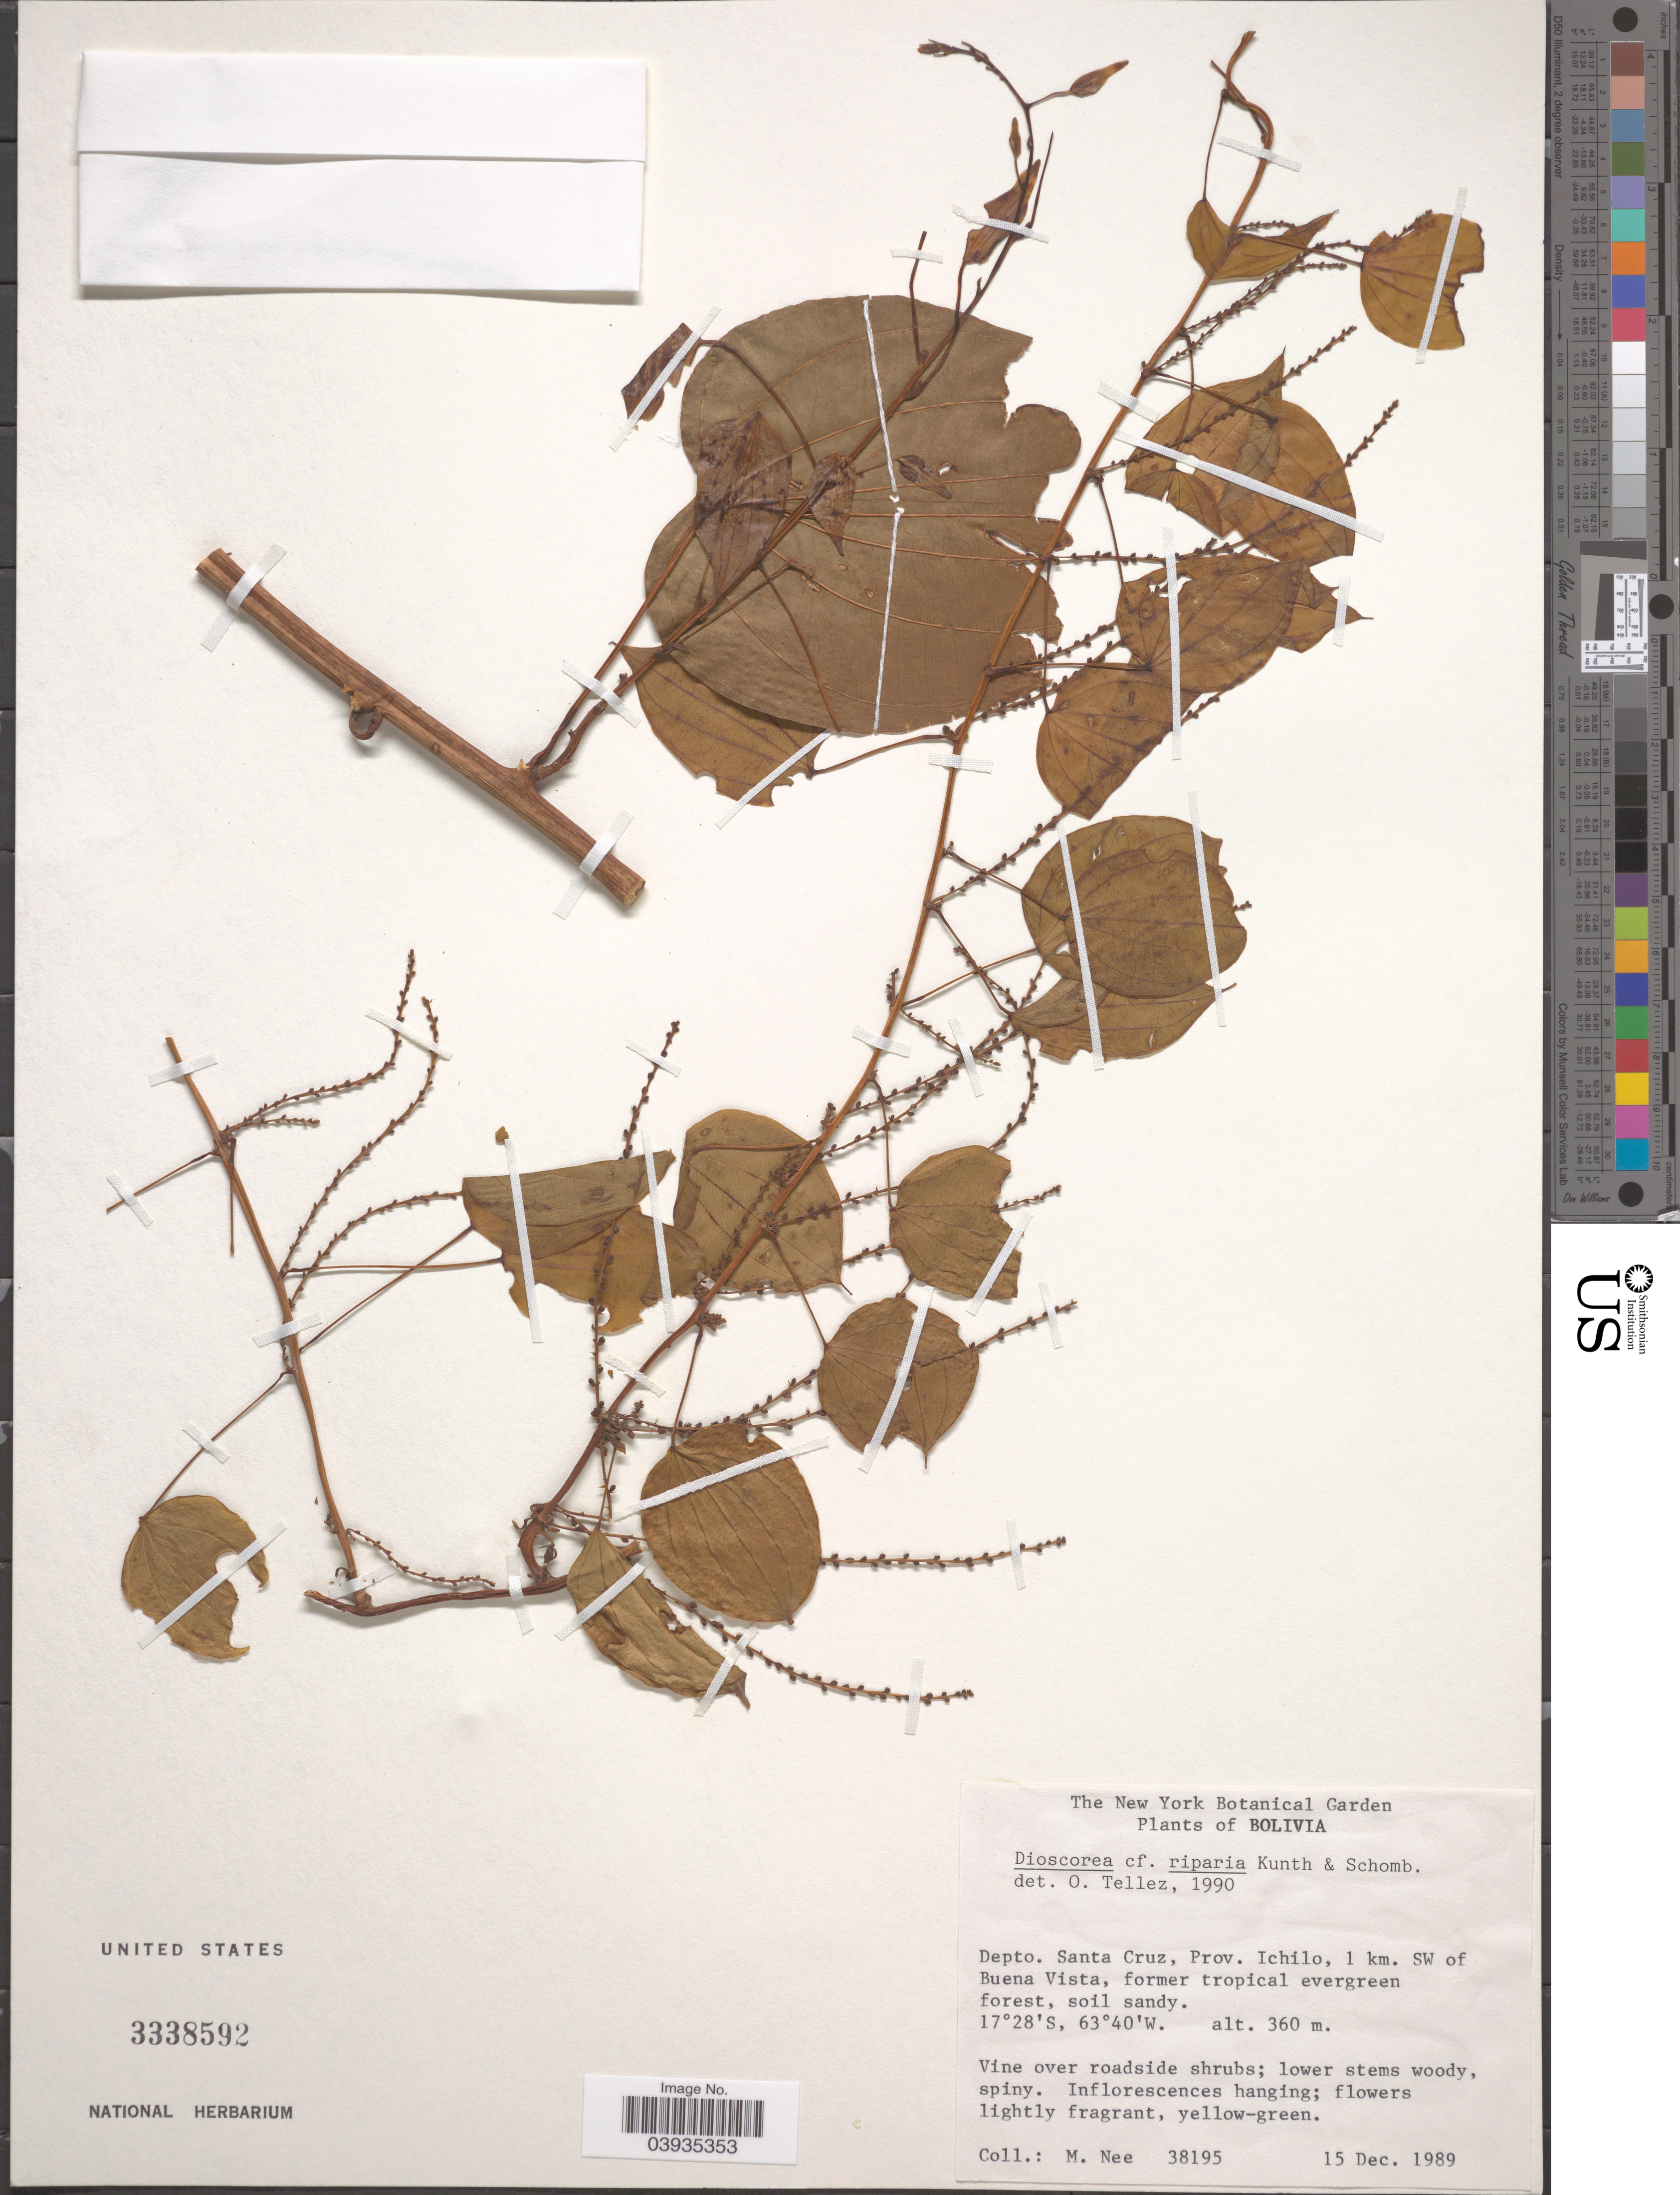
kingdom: Plantae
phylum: Tracheophyta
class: Liliopsida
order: Dioscoreales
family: Dioscoreaceae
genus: Dioscorea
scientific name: Dioscorea riparia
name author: Kunth & R.H. Schomb.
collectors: M. Nee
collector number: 38195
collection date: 1989-12-15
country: Bolivia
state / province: Santa Cruz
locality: Depto. Santa Cruz, Prov. Ichilo, 1 km. SW of Buena Vista, former tropical evergreen forest.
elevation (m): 360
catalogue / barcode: US 3338592